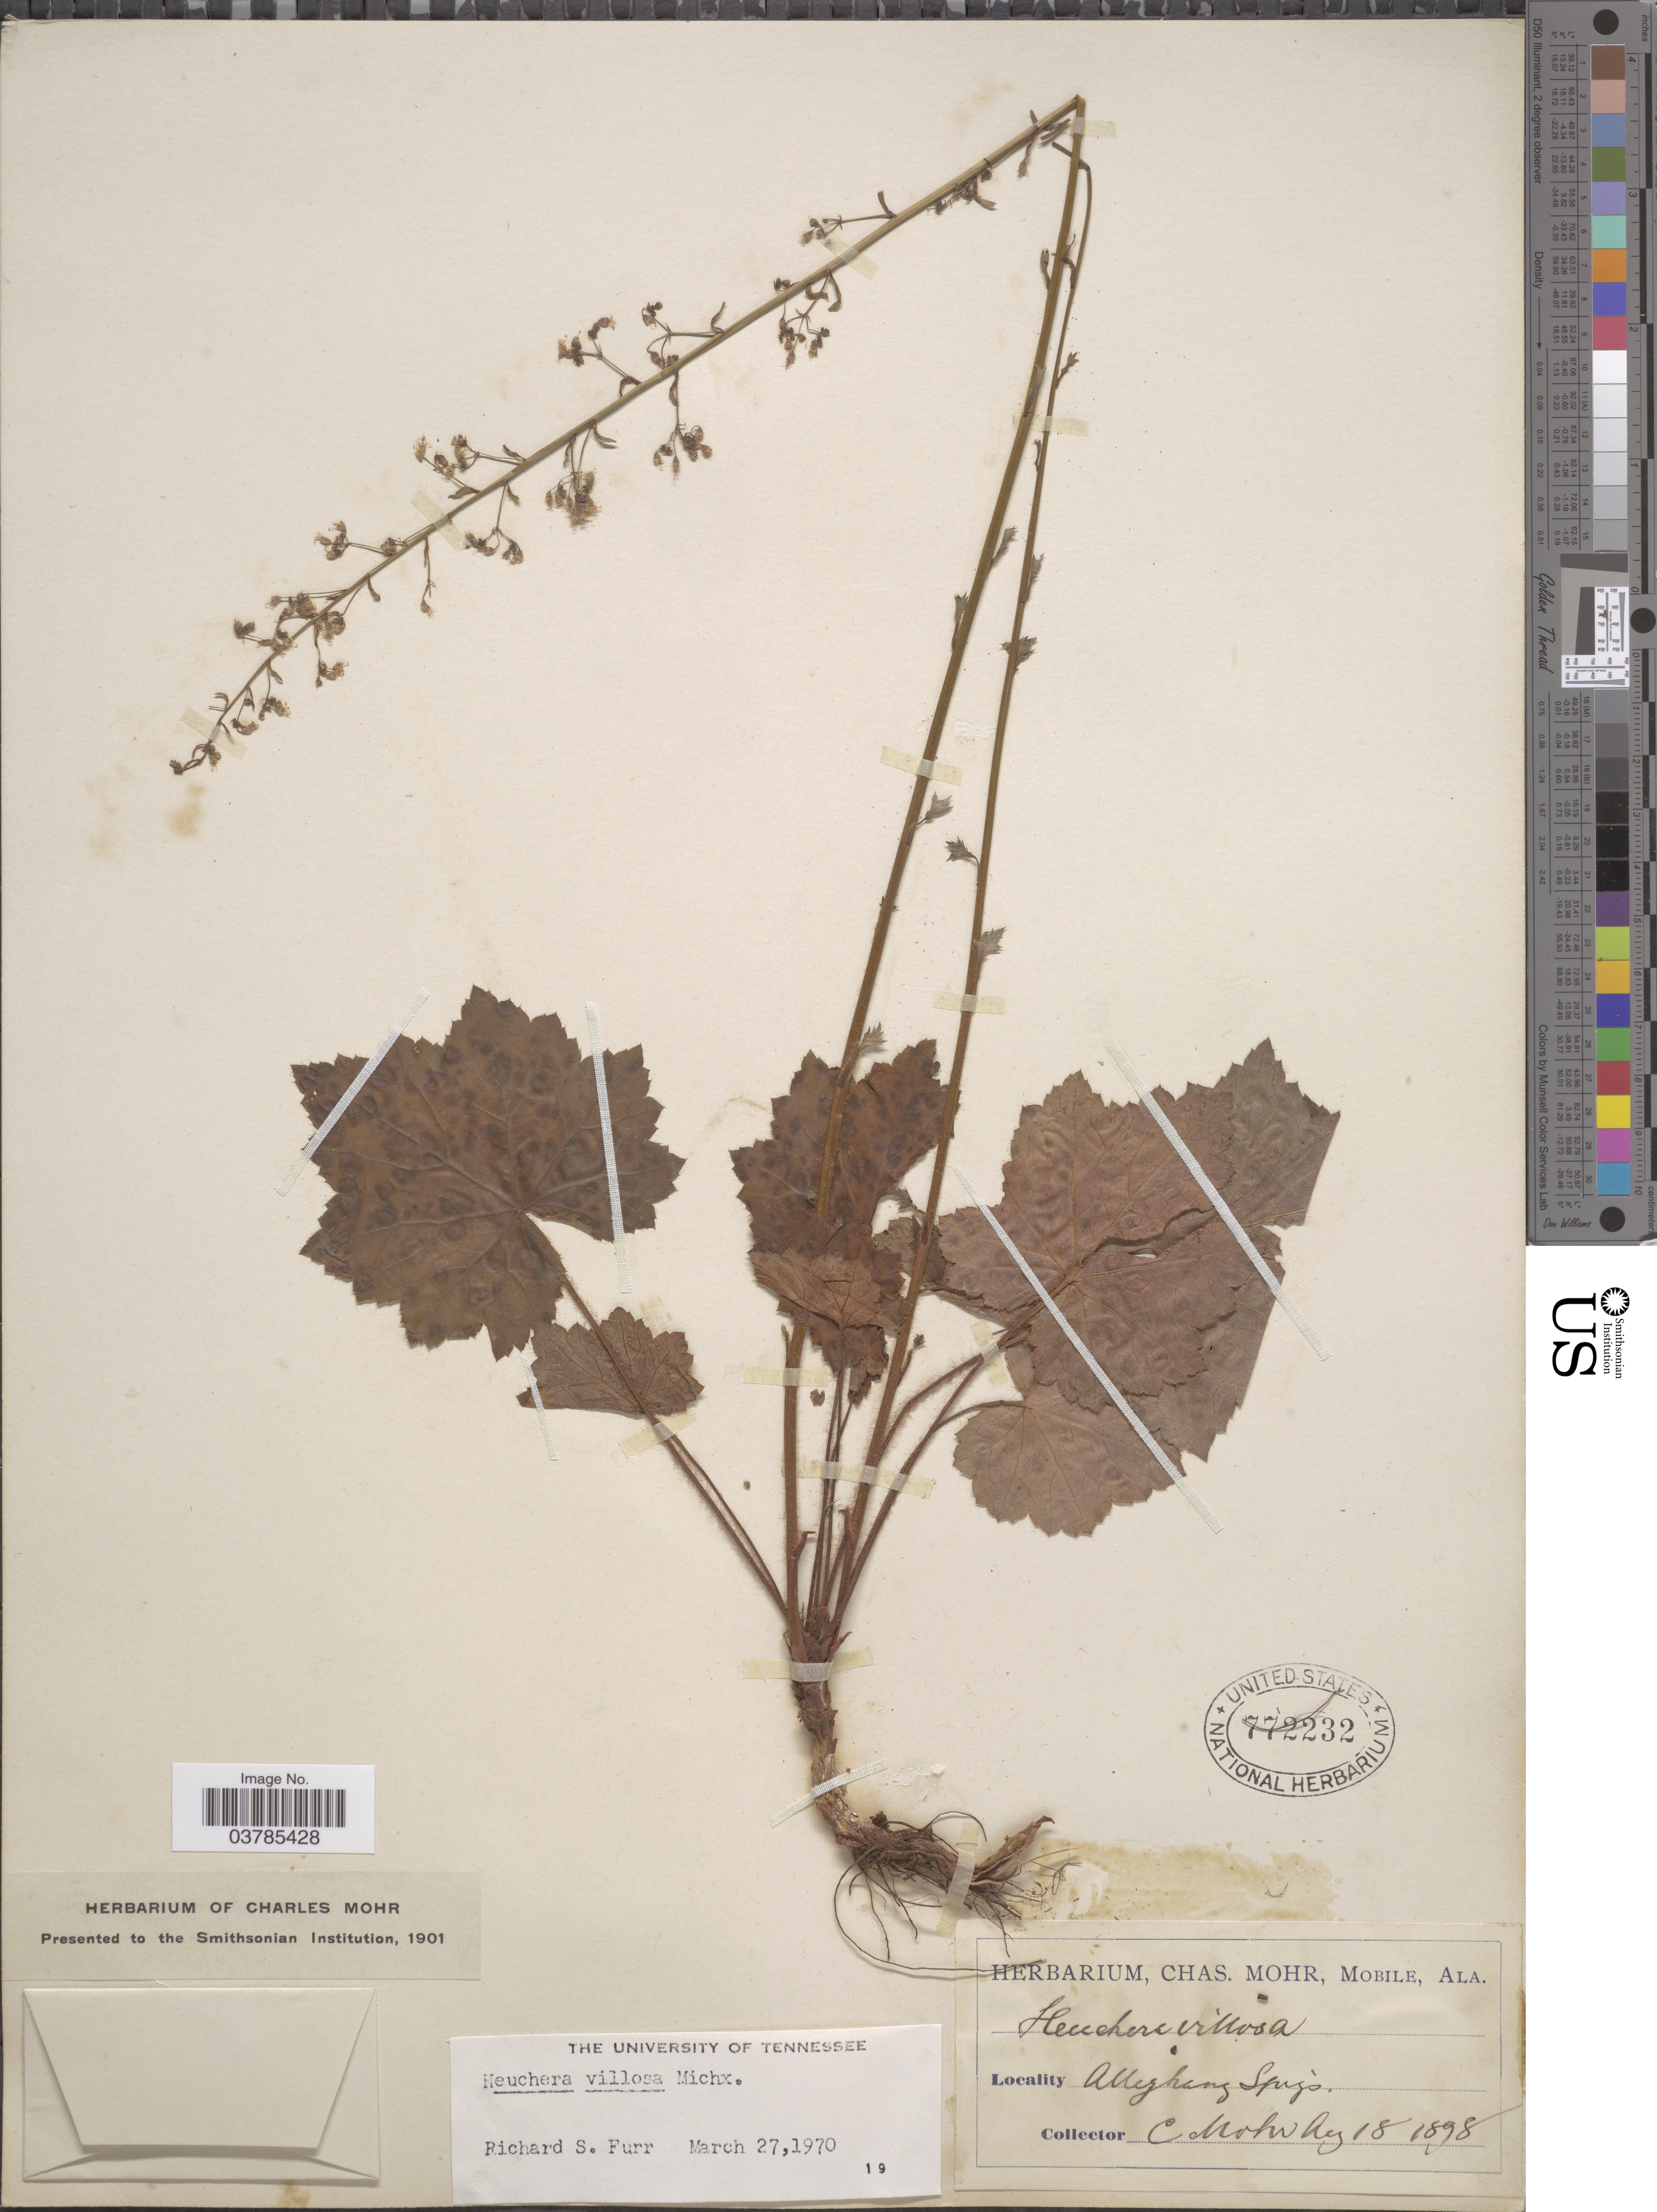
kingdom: Plantae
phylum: Tracheophyta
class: Magnoliopsida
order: Saxifragales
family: Saxifragaceae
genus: Heuchera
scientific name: Heuchera villosa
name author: Michx.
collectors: Mohr, C. T. (herbarium)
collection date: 1898-08-18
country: United States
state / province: Alabama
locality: Alleghany Sprg's.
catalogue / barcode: US 772232